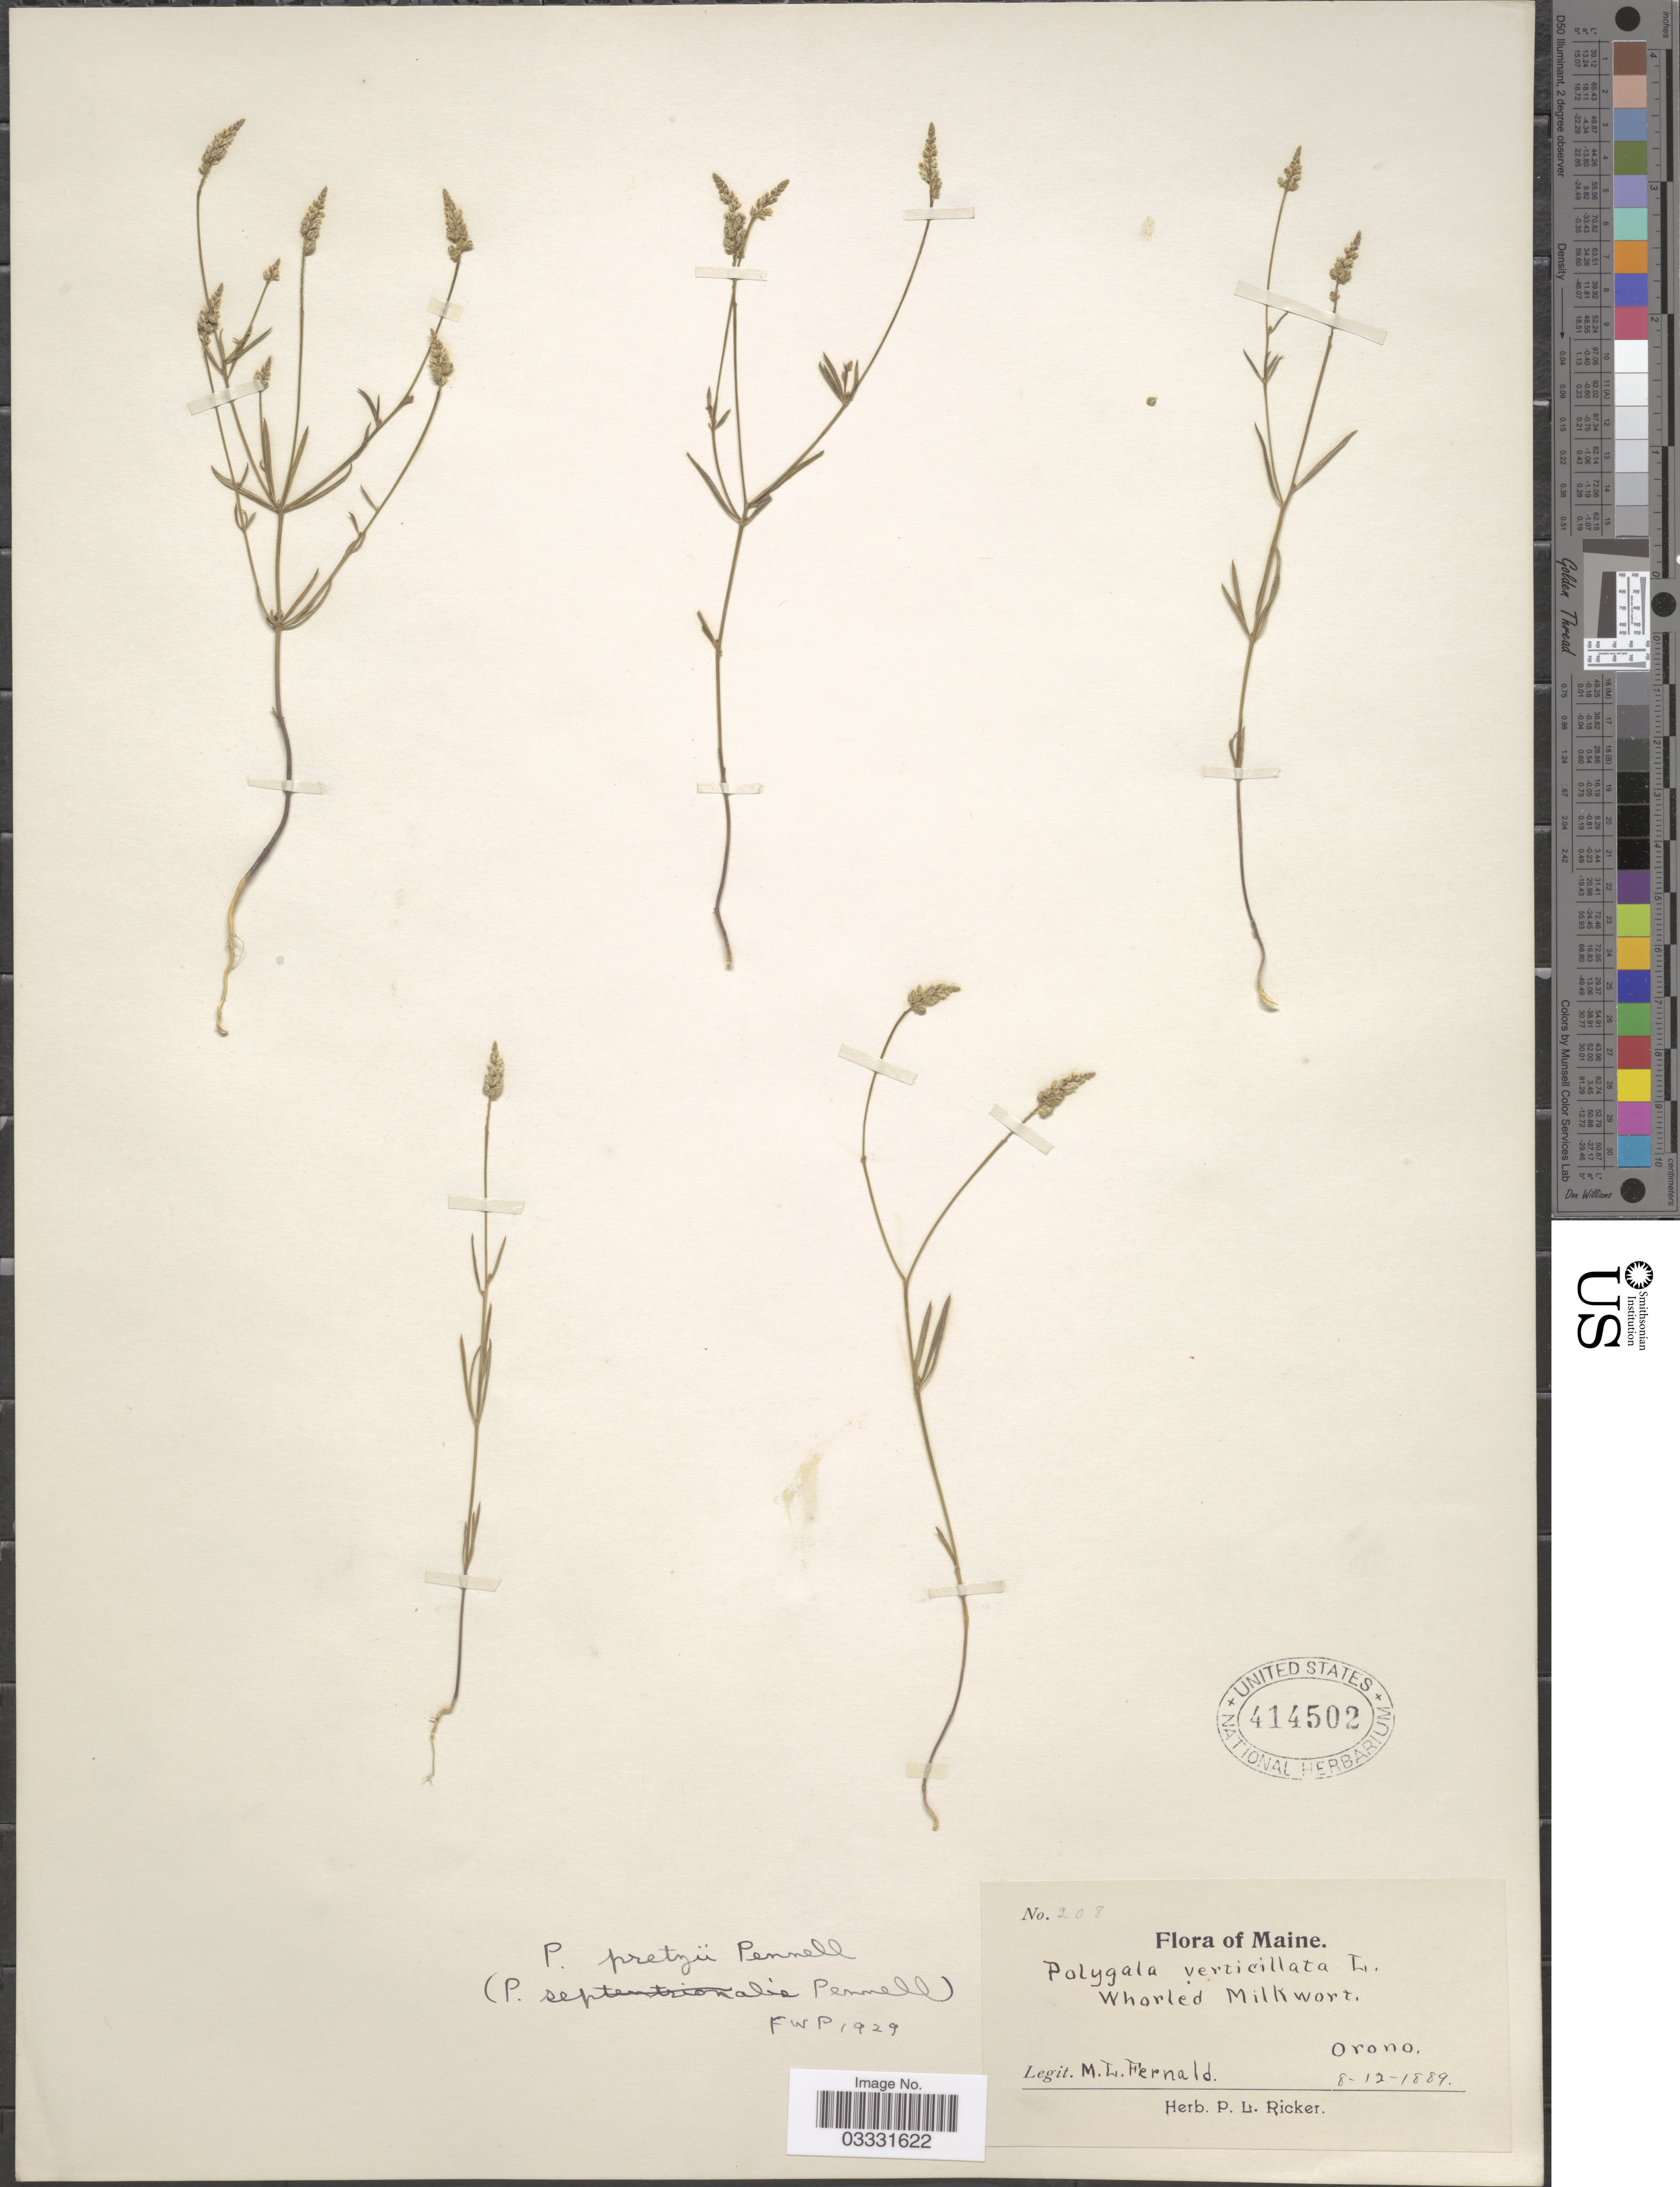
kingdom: Plantae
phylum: Tracheophyta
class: Magnoliopsida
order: Fabales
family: Polygalaceae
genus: Polygala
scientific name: Polygala pretzii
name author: Pennell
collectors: M. L. Fernald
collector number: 208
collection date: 1889-08-12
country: United States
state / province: Maine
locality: Whorled Milkwort. [unsure placement] Orono.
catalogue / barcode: US 414502